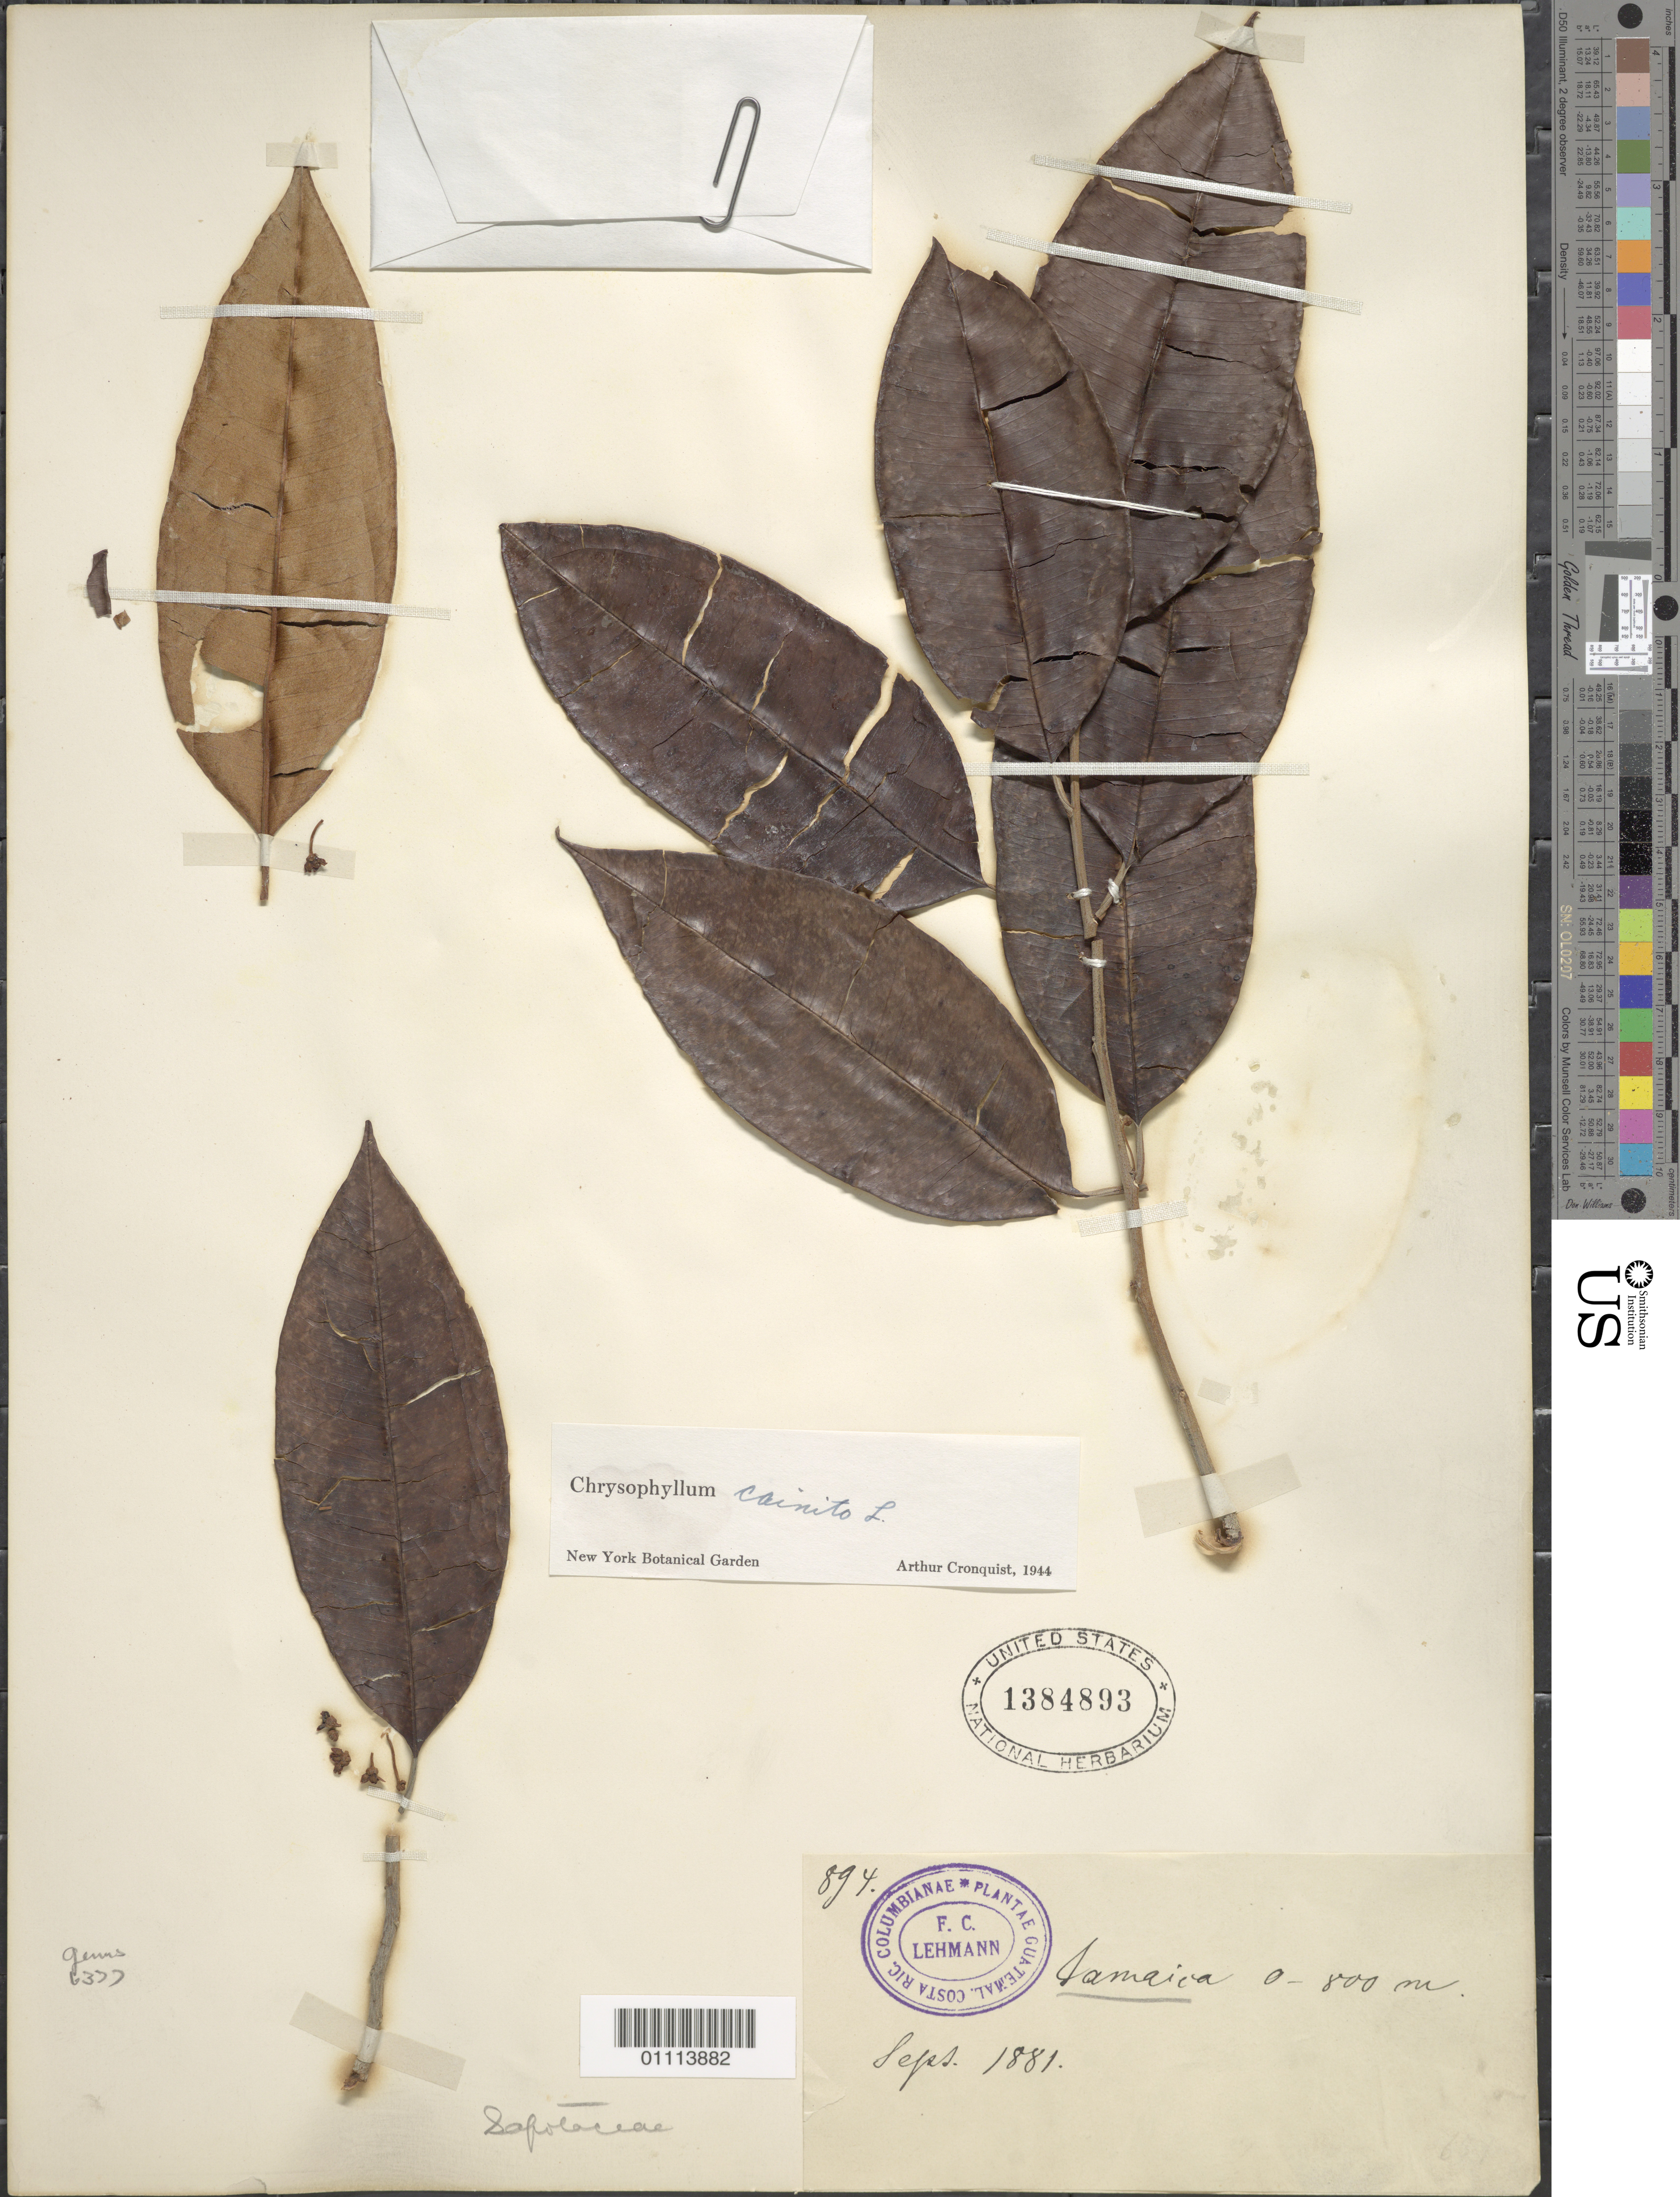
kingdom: Plantae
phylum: Tracheophyta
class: Magnoliopsida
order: Ericales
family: Sapotaceae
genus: Chrysophyllum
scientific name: Chrysophyllum cainito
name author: L.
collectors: F. C. Lehmann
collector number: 894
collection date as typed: Sep 1881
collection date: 1881-09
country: Jamaica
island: Jamaica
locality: Jamaica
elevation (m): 800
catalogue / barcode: US 1384893